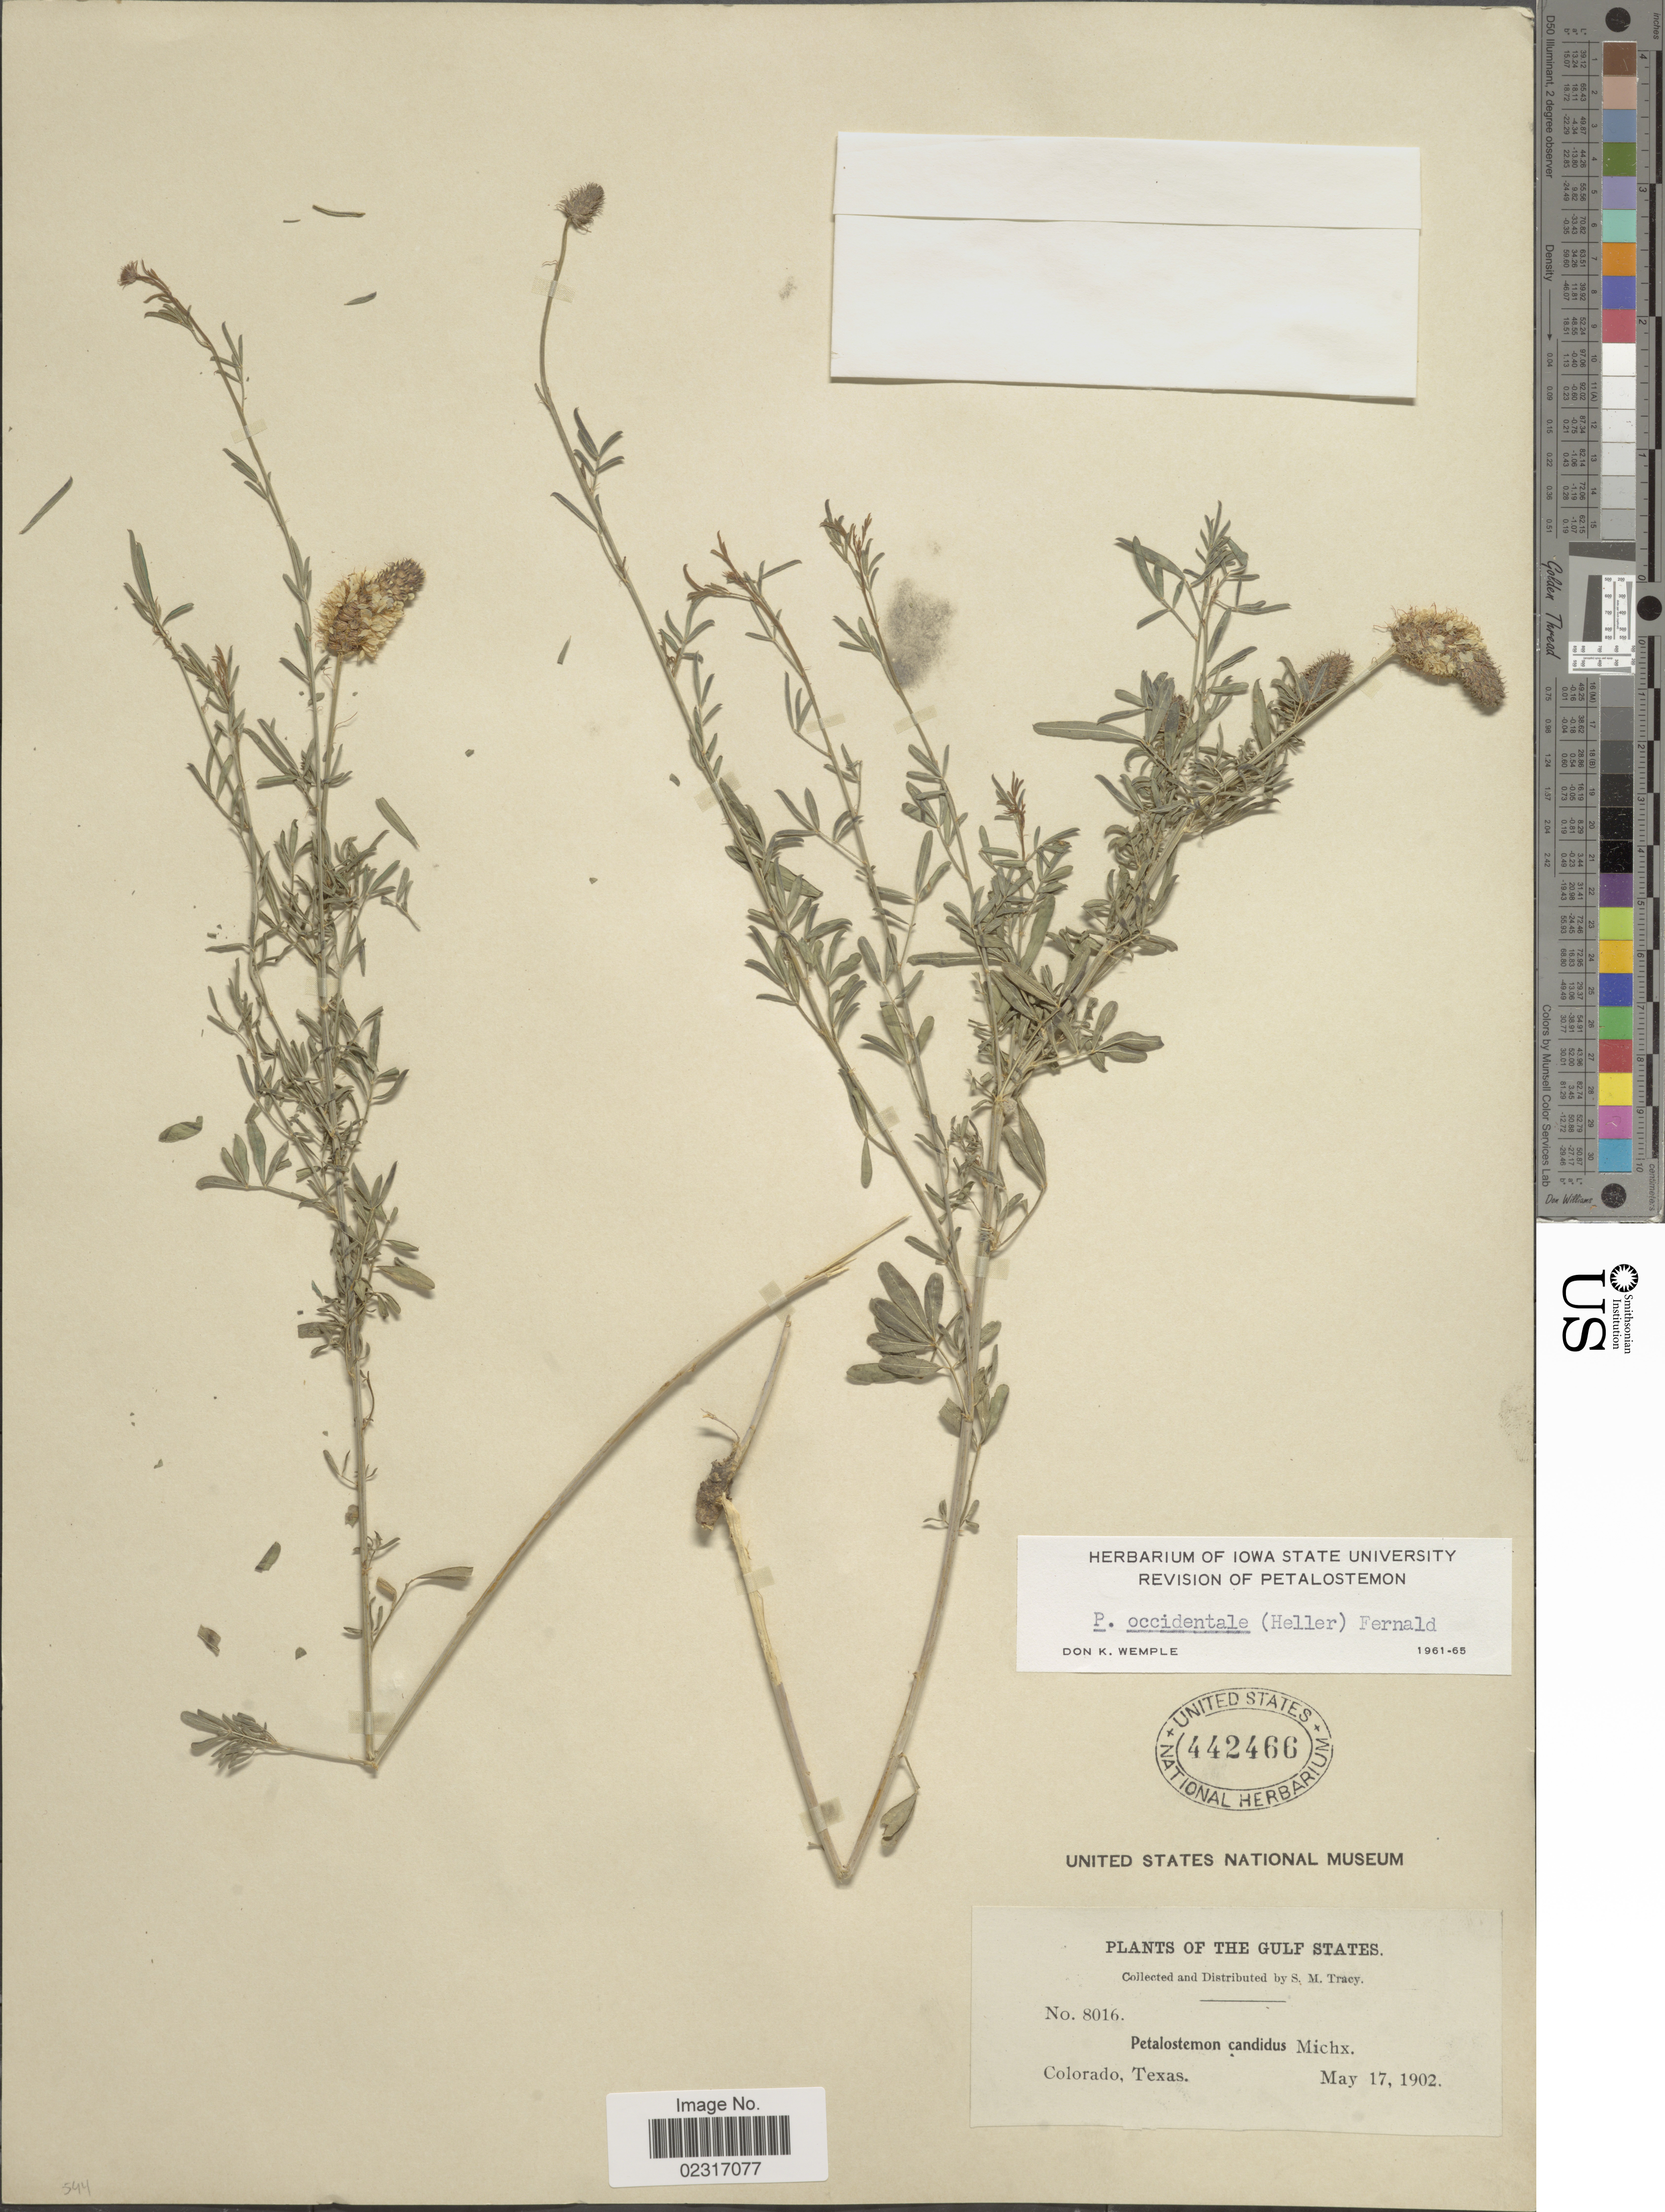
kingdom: Plantae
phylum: Tracheophyta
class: Magnoliopsida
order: Fabales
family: Fabaceae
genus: Dalea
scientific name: Dalea candida var. oligophylla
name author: (Torr) Shinners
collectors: S. M. Tracy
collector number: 8016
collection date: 1902-05-17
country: United States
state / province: Texas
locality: The Gulf States. Colorado, Texas.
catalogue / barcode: US 442466